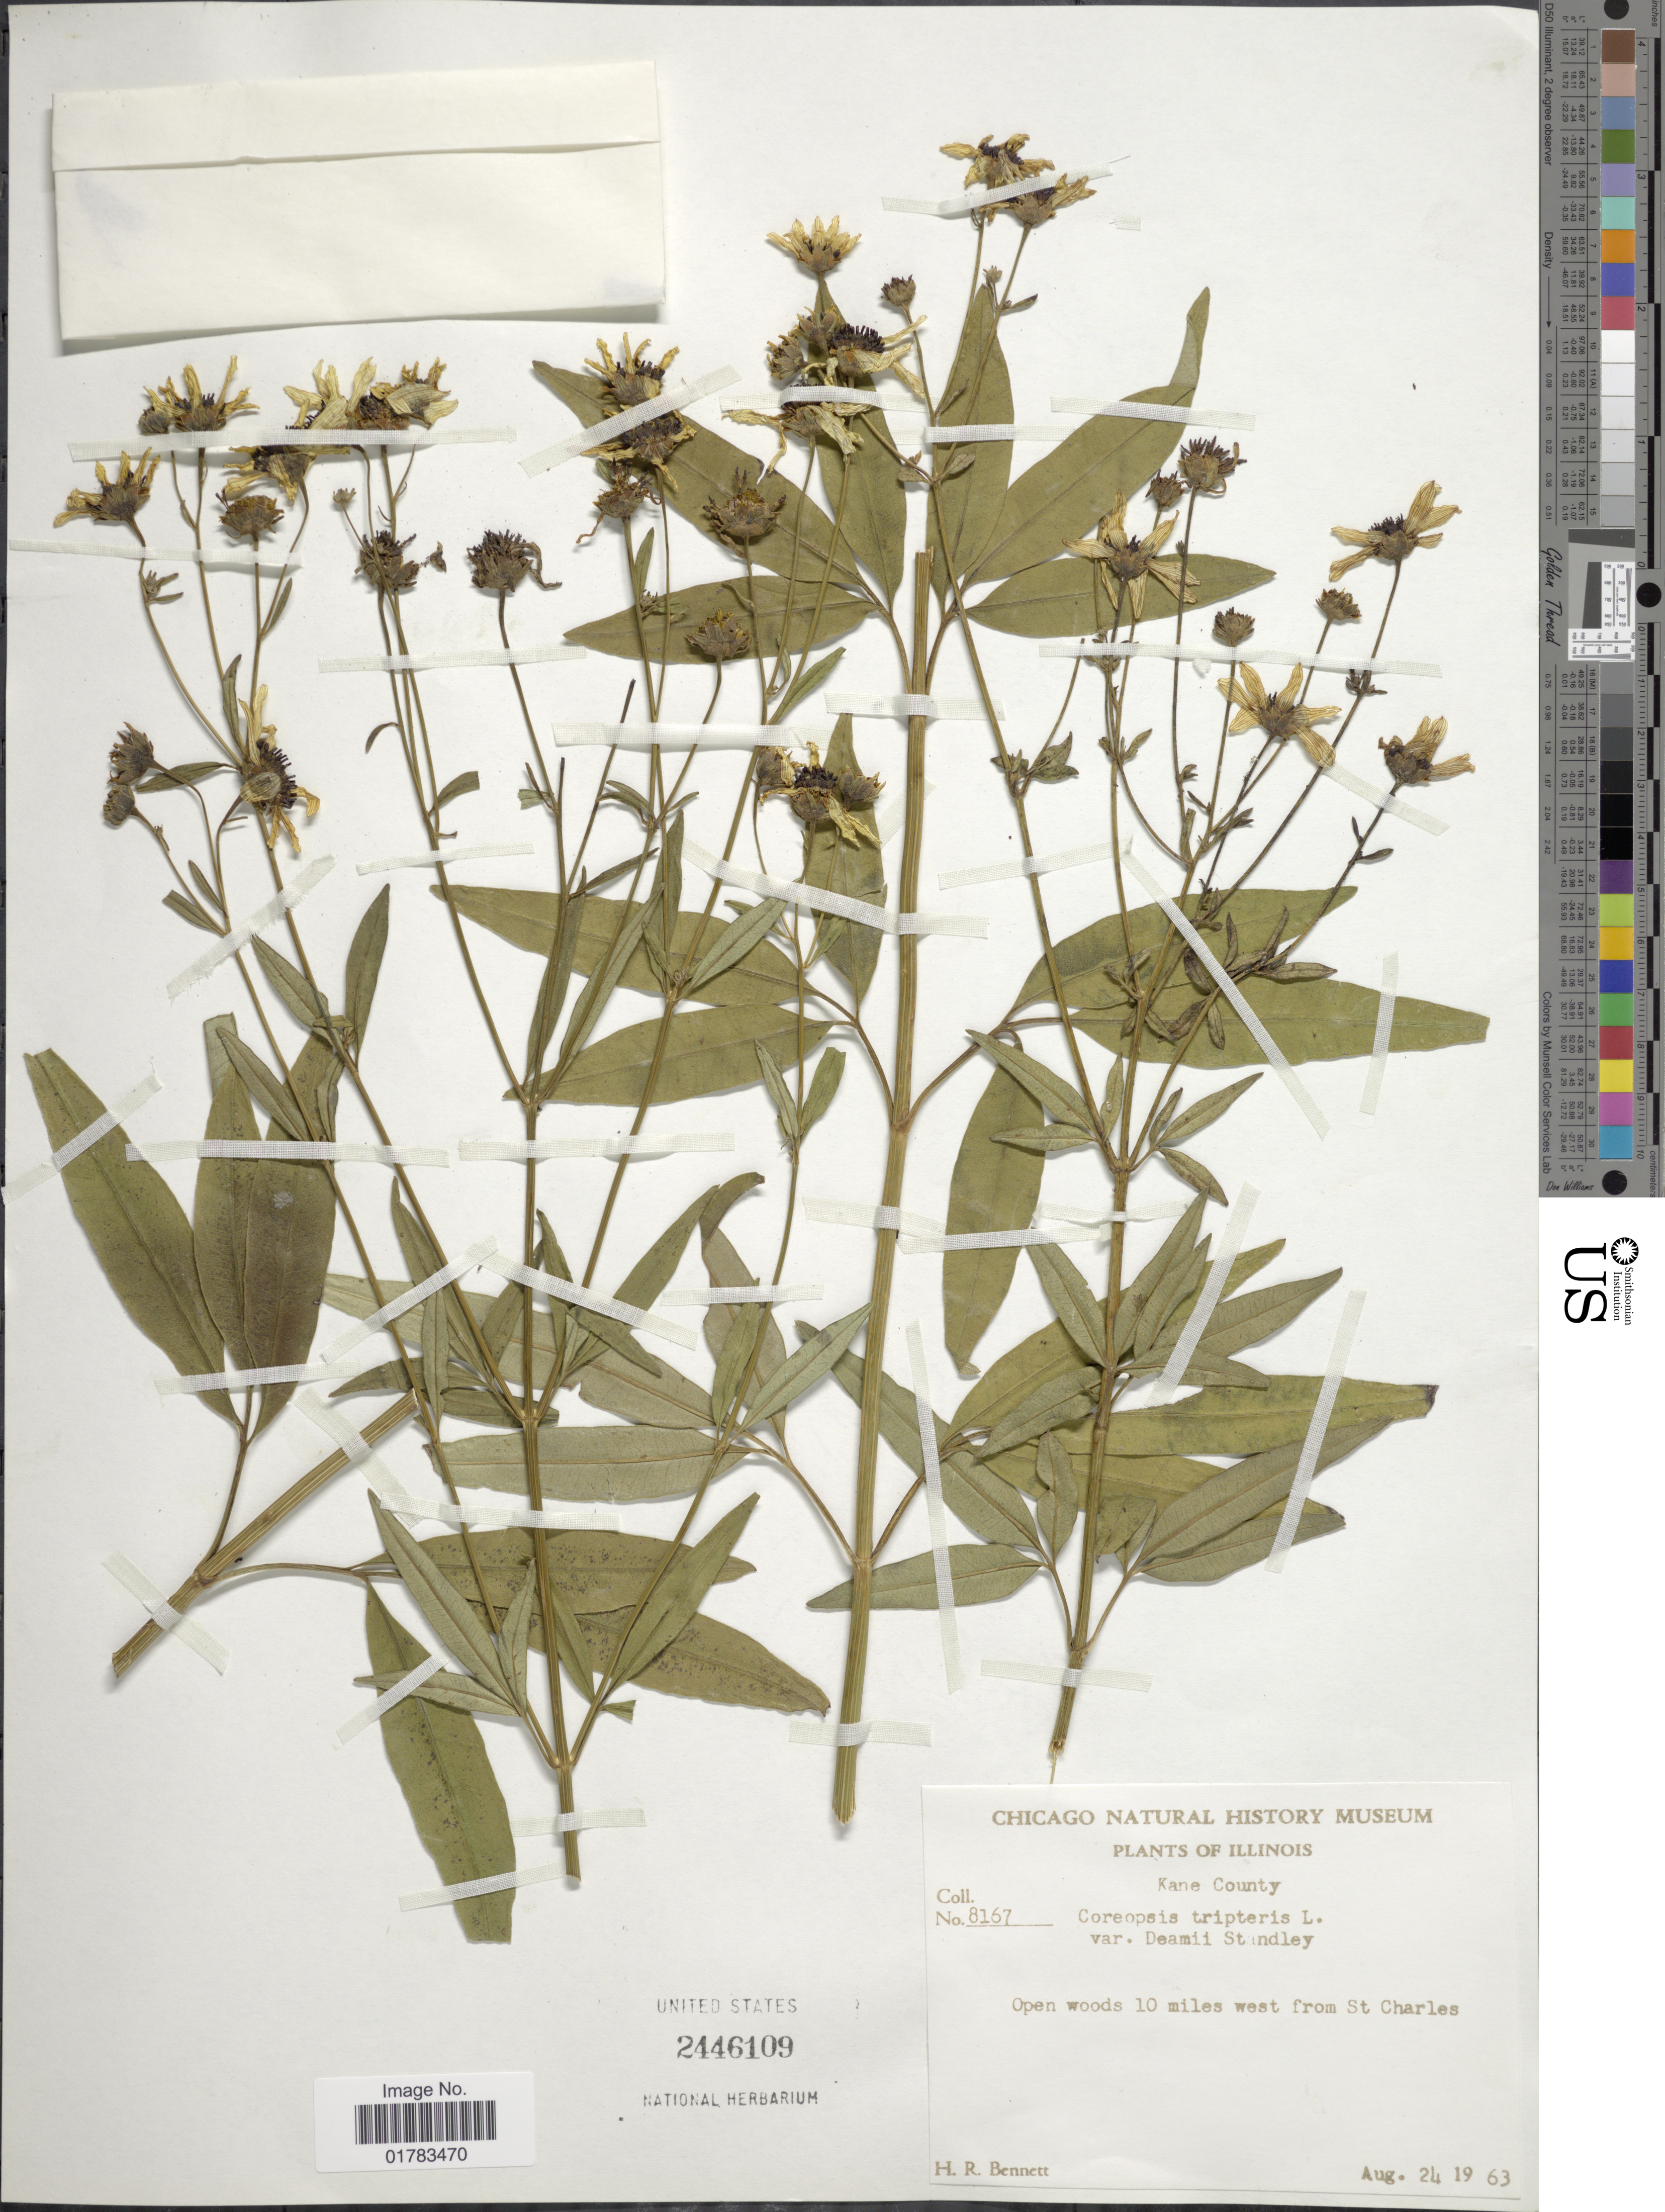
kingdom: Plantae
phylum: Tracheophyta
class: Magnoliopsida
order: Asterales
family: Asteraceae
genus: Coreopsis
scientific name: Coreopsis tripteris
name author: L.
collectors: H. R. Bennett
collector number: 8167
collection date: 1963-08-24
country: United States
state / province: Illinois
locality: Kane County, Open woods 10 miles west from St. Charles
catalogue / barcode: US 2446109